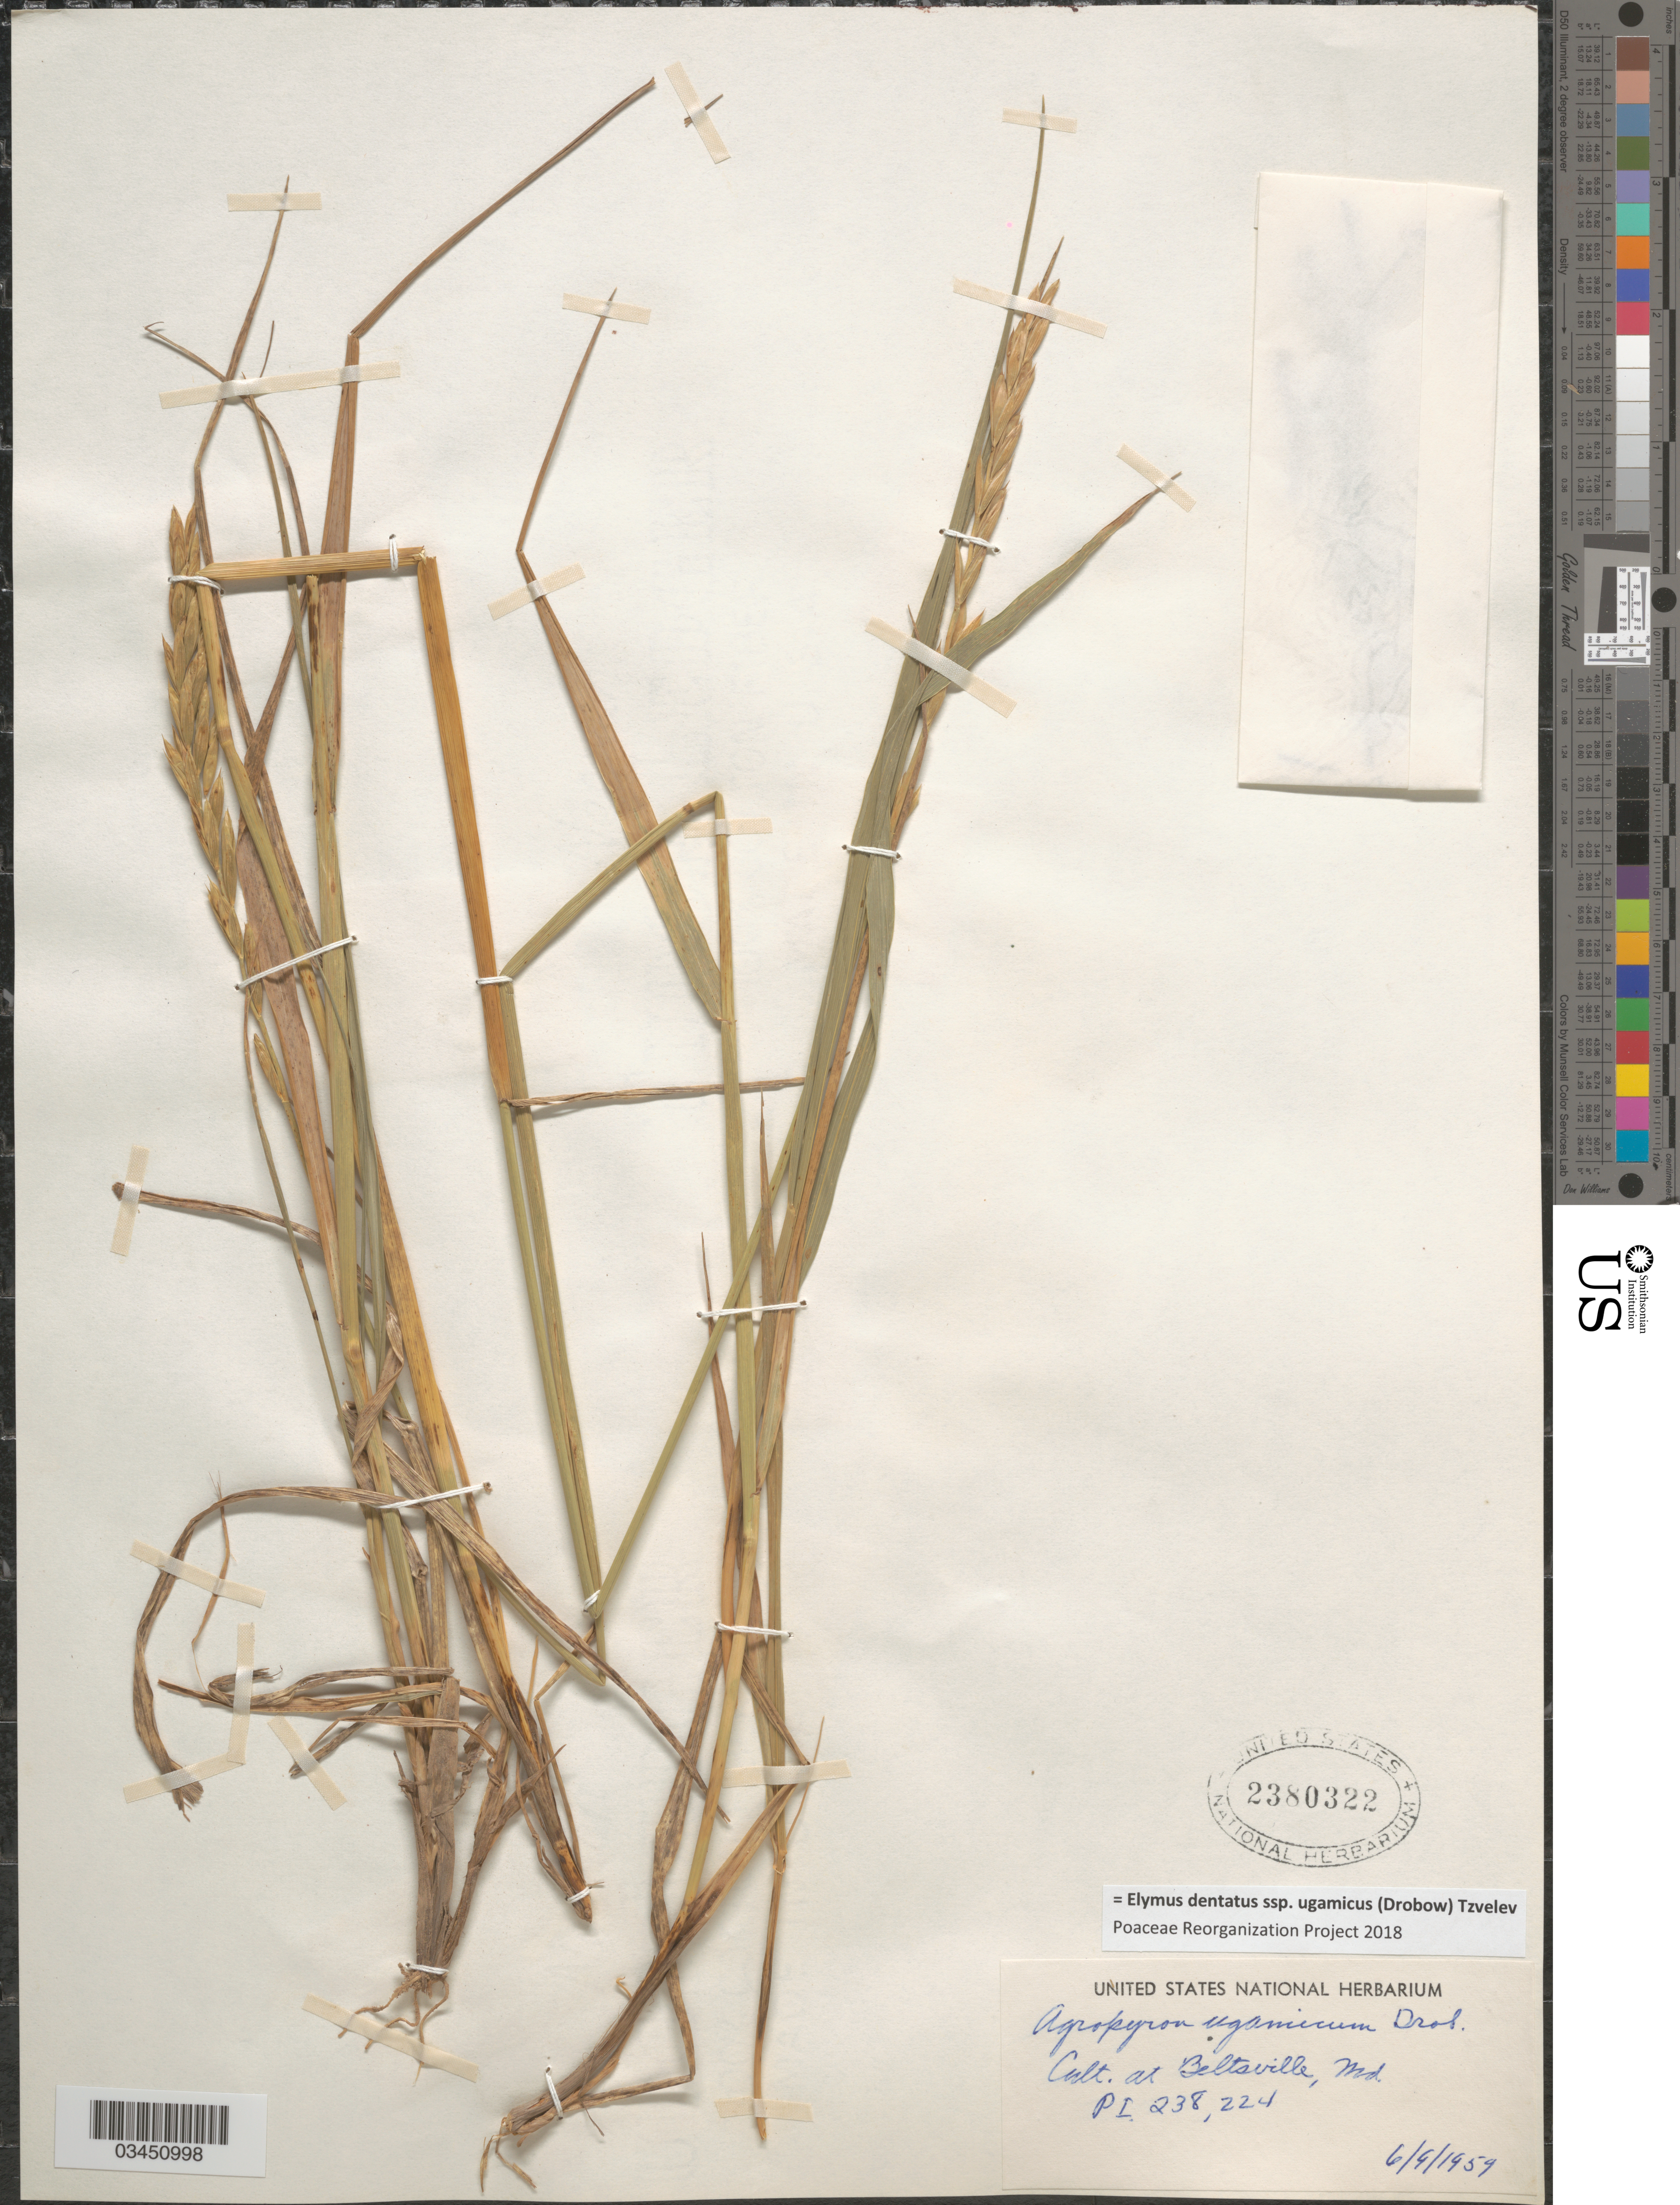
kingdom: Plantae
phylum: Tracheophyta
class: Liliopsida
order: Poales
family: Poaceae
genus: Elymus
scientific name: Elymus dentatus subsp. ugamicus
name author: (Drobow) Tzvelev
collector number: PI238224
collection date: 1959-06-04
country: United States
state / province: Maryland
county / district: Prince George's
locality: At Beltsville.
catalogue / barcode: US 2380322